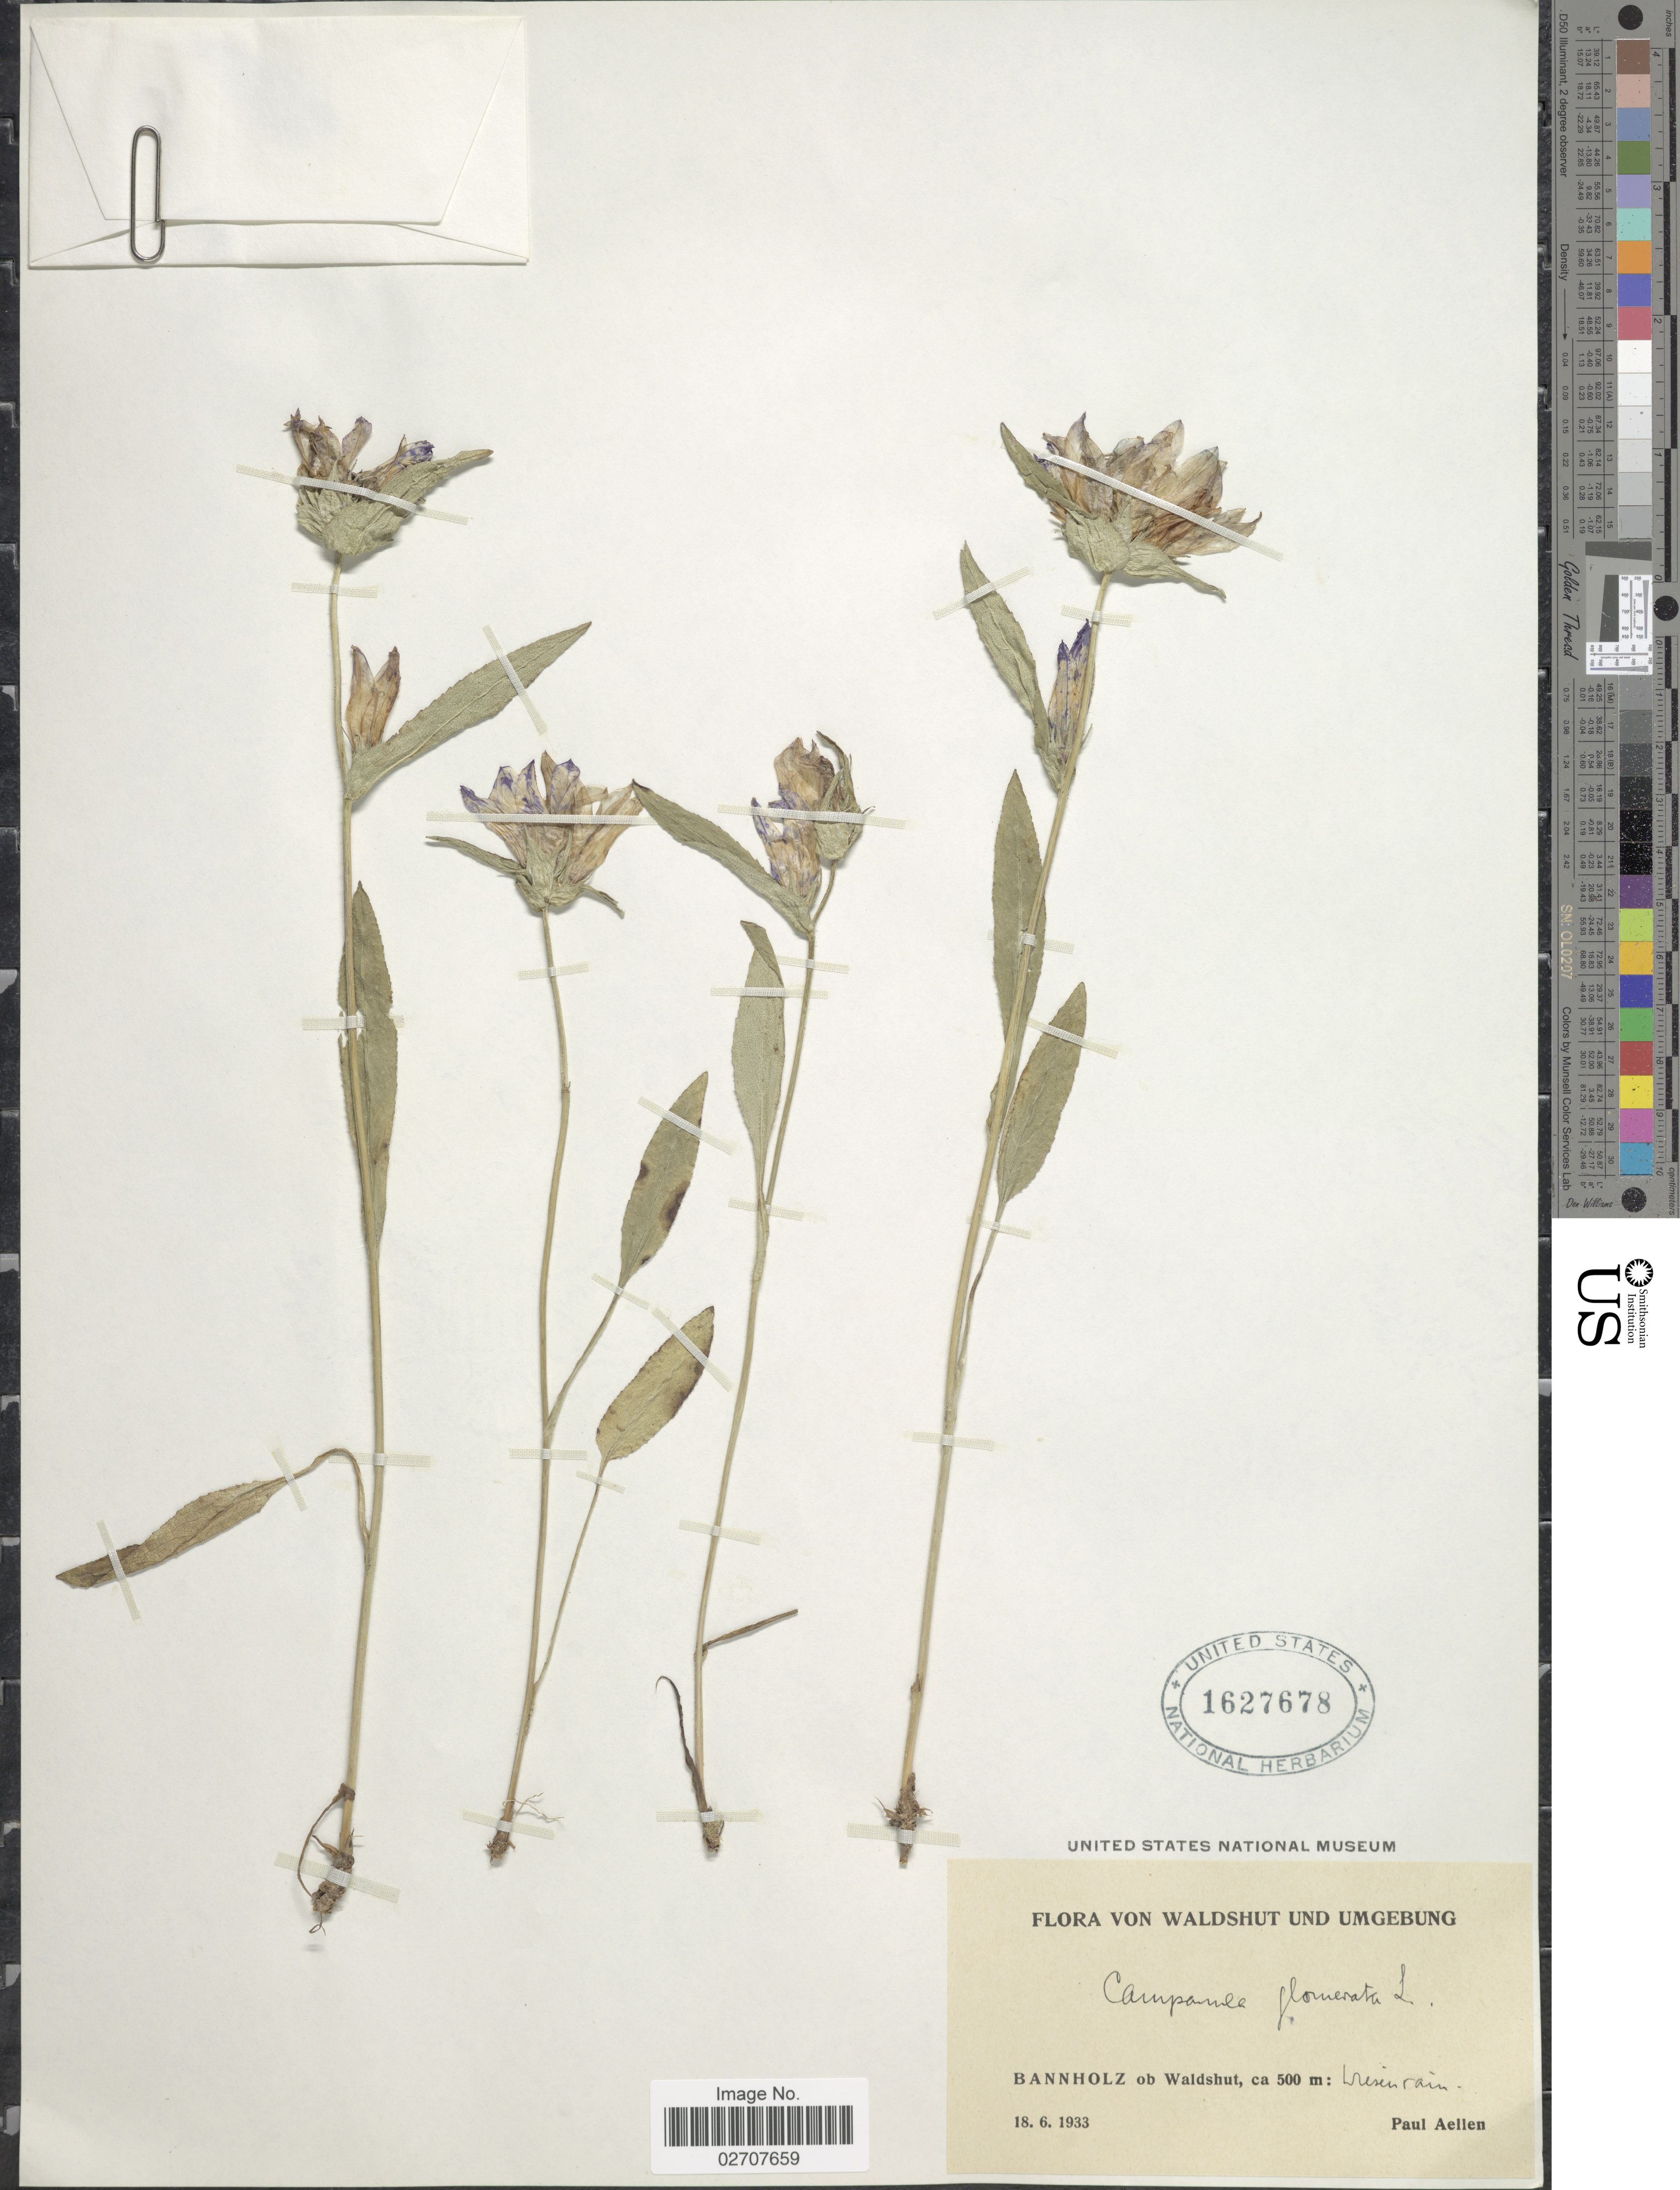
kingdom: Plantae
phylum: Tracheophyta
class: Magnoliopsida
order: Asterales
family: Campanulaceae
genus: Campanula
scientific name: Campanula glomerata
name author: L.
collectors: P. Aellen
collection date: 1933-06-18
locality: Waldshut und Umgebung. Bannholz ob Waldshut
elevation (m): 500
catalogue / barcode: US 1627678